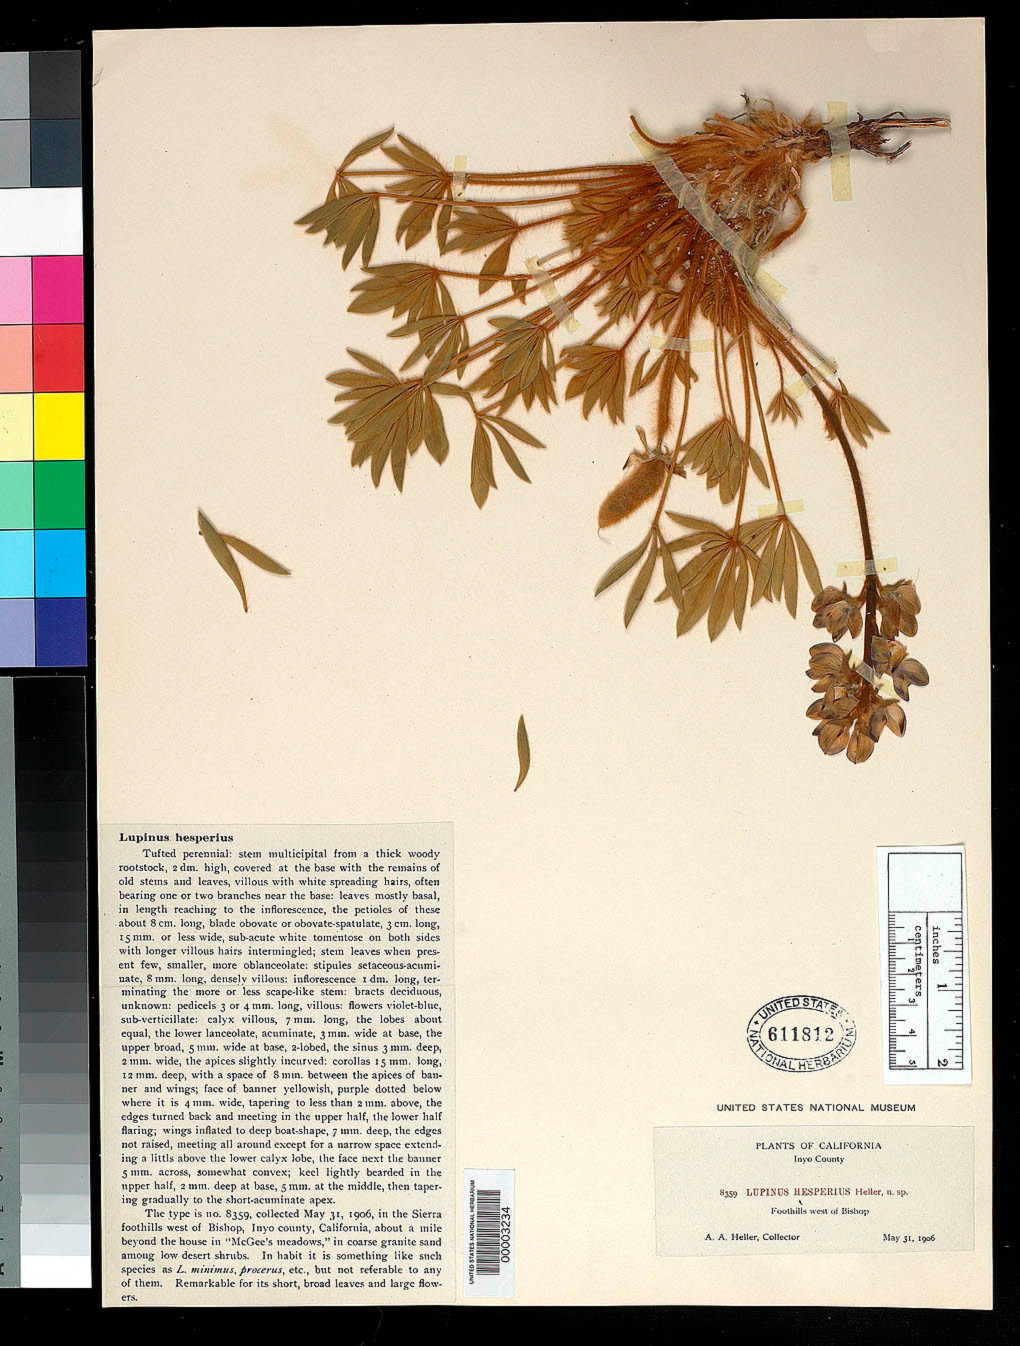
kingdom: Plantae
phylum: Tracheophyta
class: Magnoliopsida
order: Fabales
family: Fabaceae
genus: Lupinus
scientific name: Lupinus hesperius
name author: A. Heller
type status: Isotype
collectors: A. A. Heller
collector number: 8359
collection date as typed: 31 May 1906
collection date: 1906-05-31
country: United States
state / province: California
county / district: Inyo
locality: Foothills west of Bishop.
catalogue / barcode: US 611812